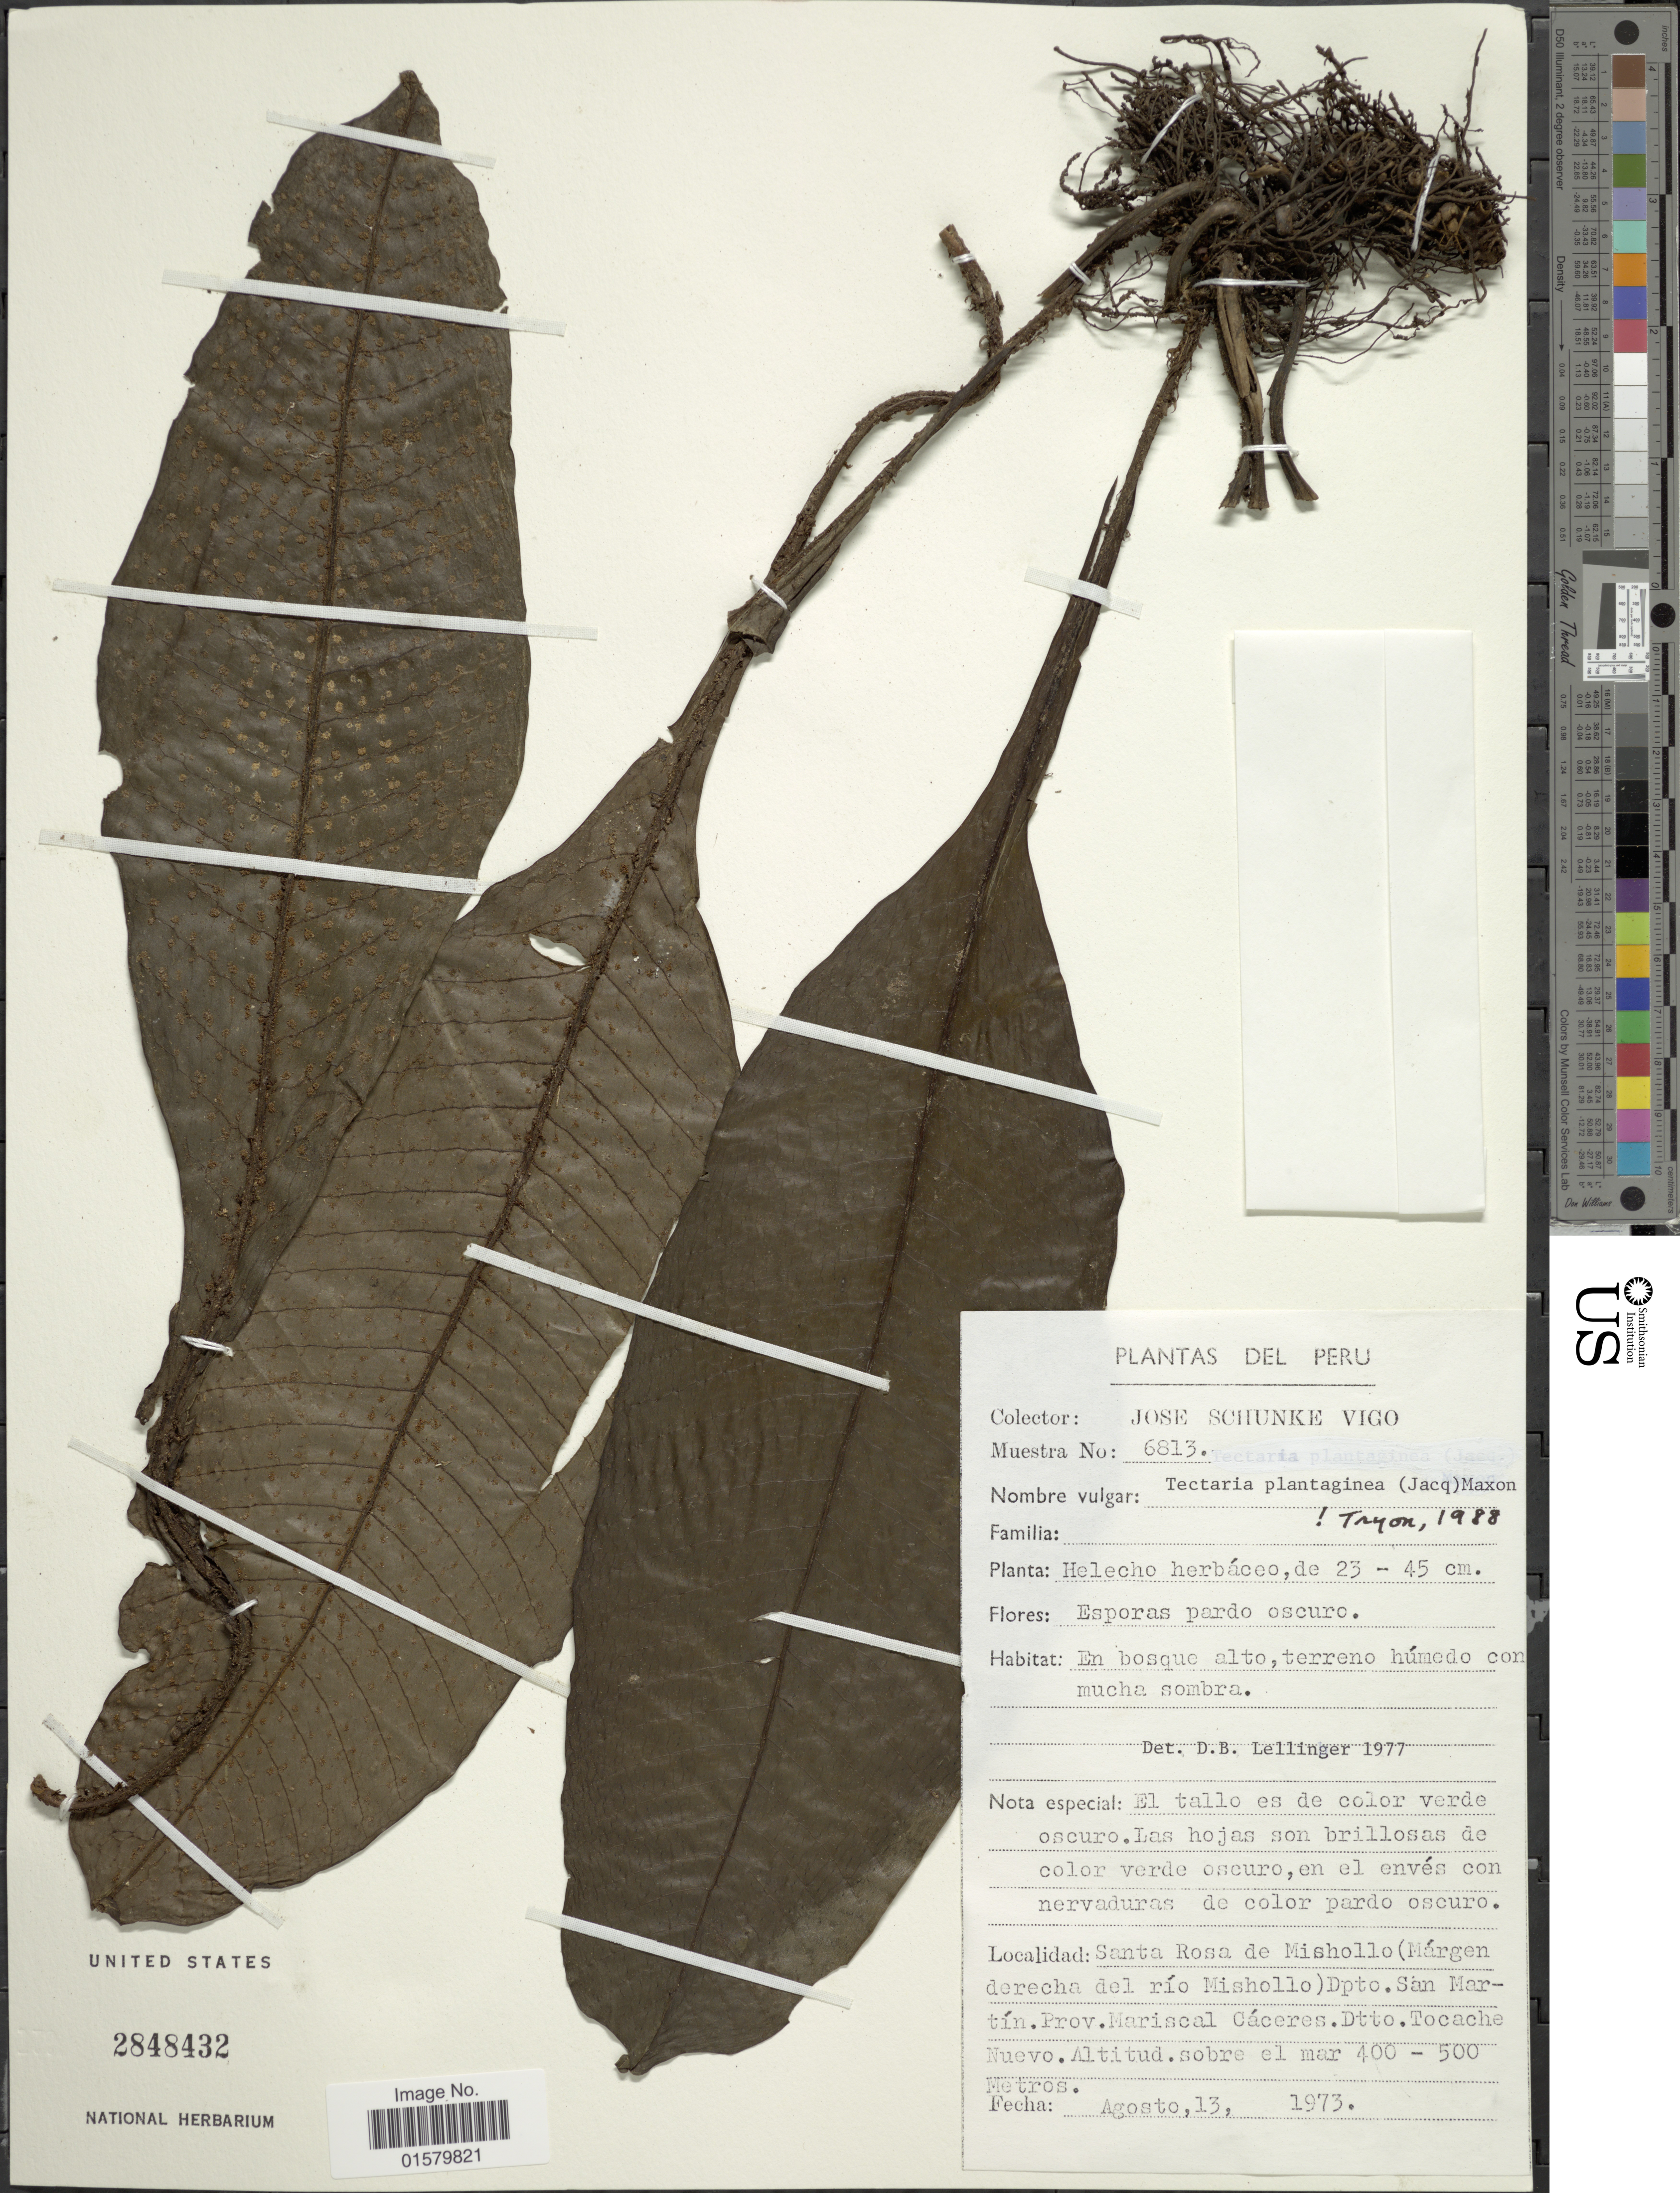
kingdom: Plantae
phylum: Tracheophyta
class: Polypodiopsida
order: Polypodiales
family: Tectariaceae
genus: Tectaria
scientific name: Tectaria plantaginea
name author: (Jacq.) Maxon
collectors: J. Schunke Vigo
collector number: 6813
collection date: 1973-08-13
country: Peru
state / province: San Martín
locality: Santa Rosa de Mishollo (Margen derecha del rio Mishollo) Dpto. San Martin, Prov. Mariscal Caceres, Dtto. Tocache Nuevo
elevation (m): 400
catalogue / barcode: US 2848432